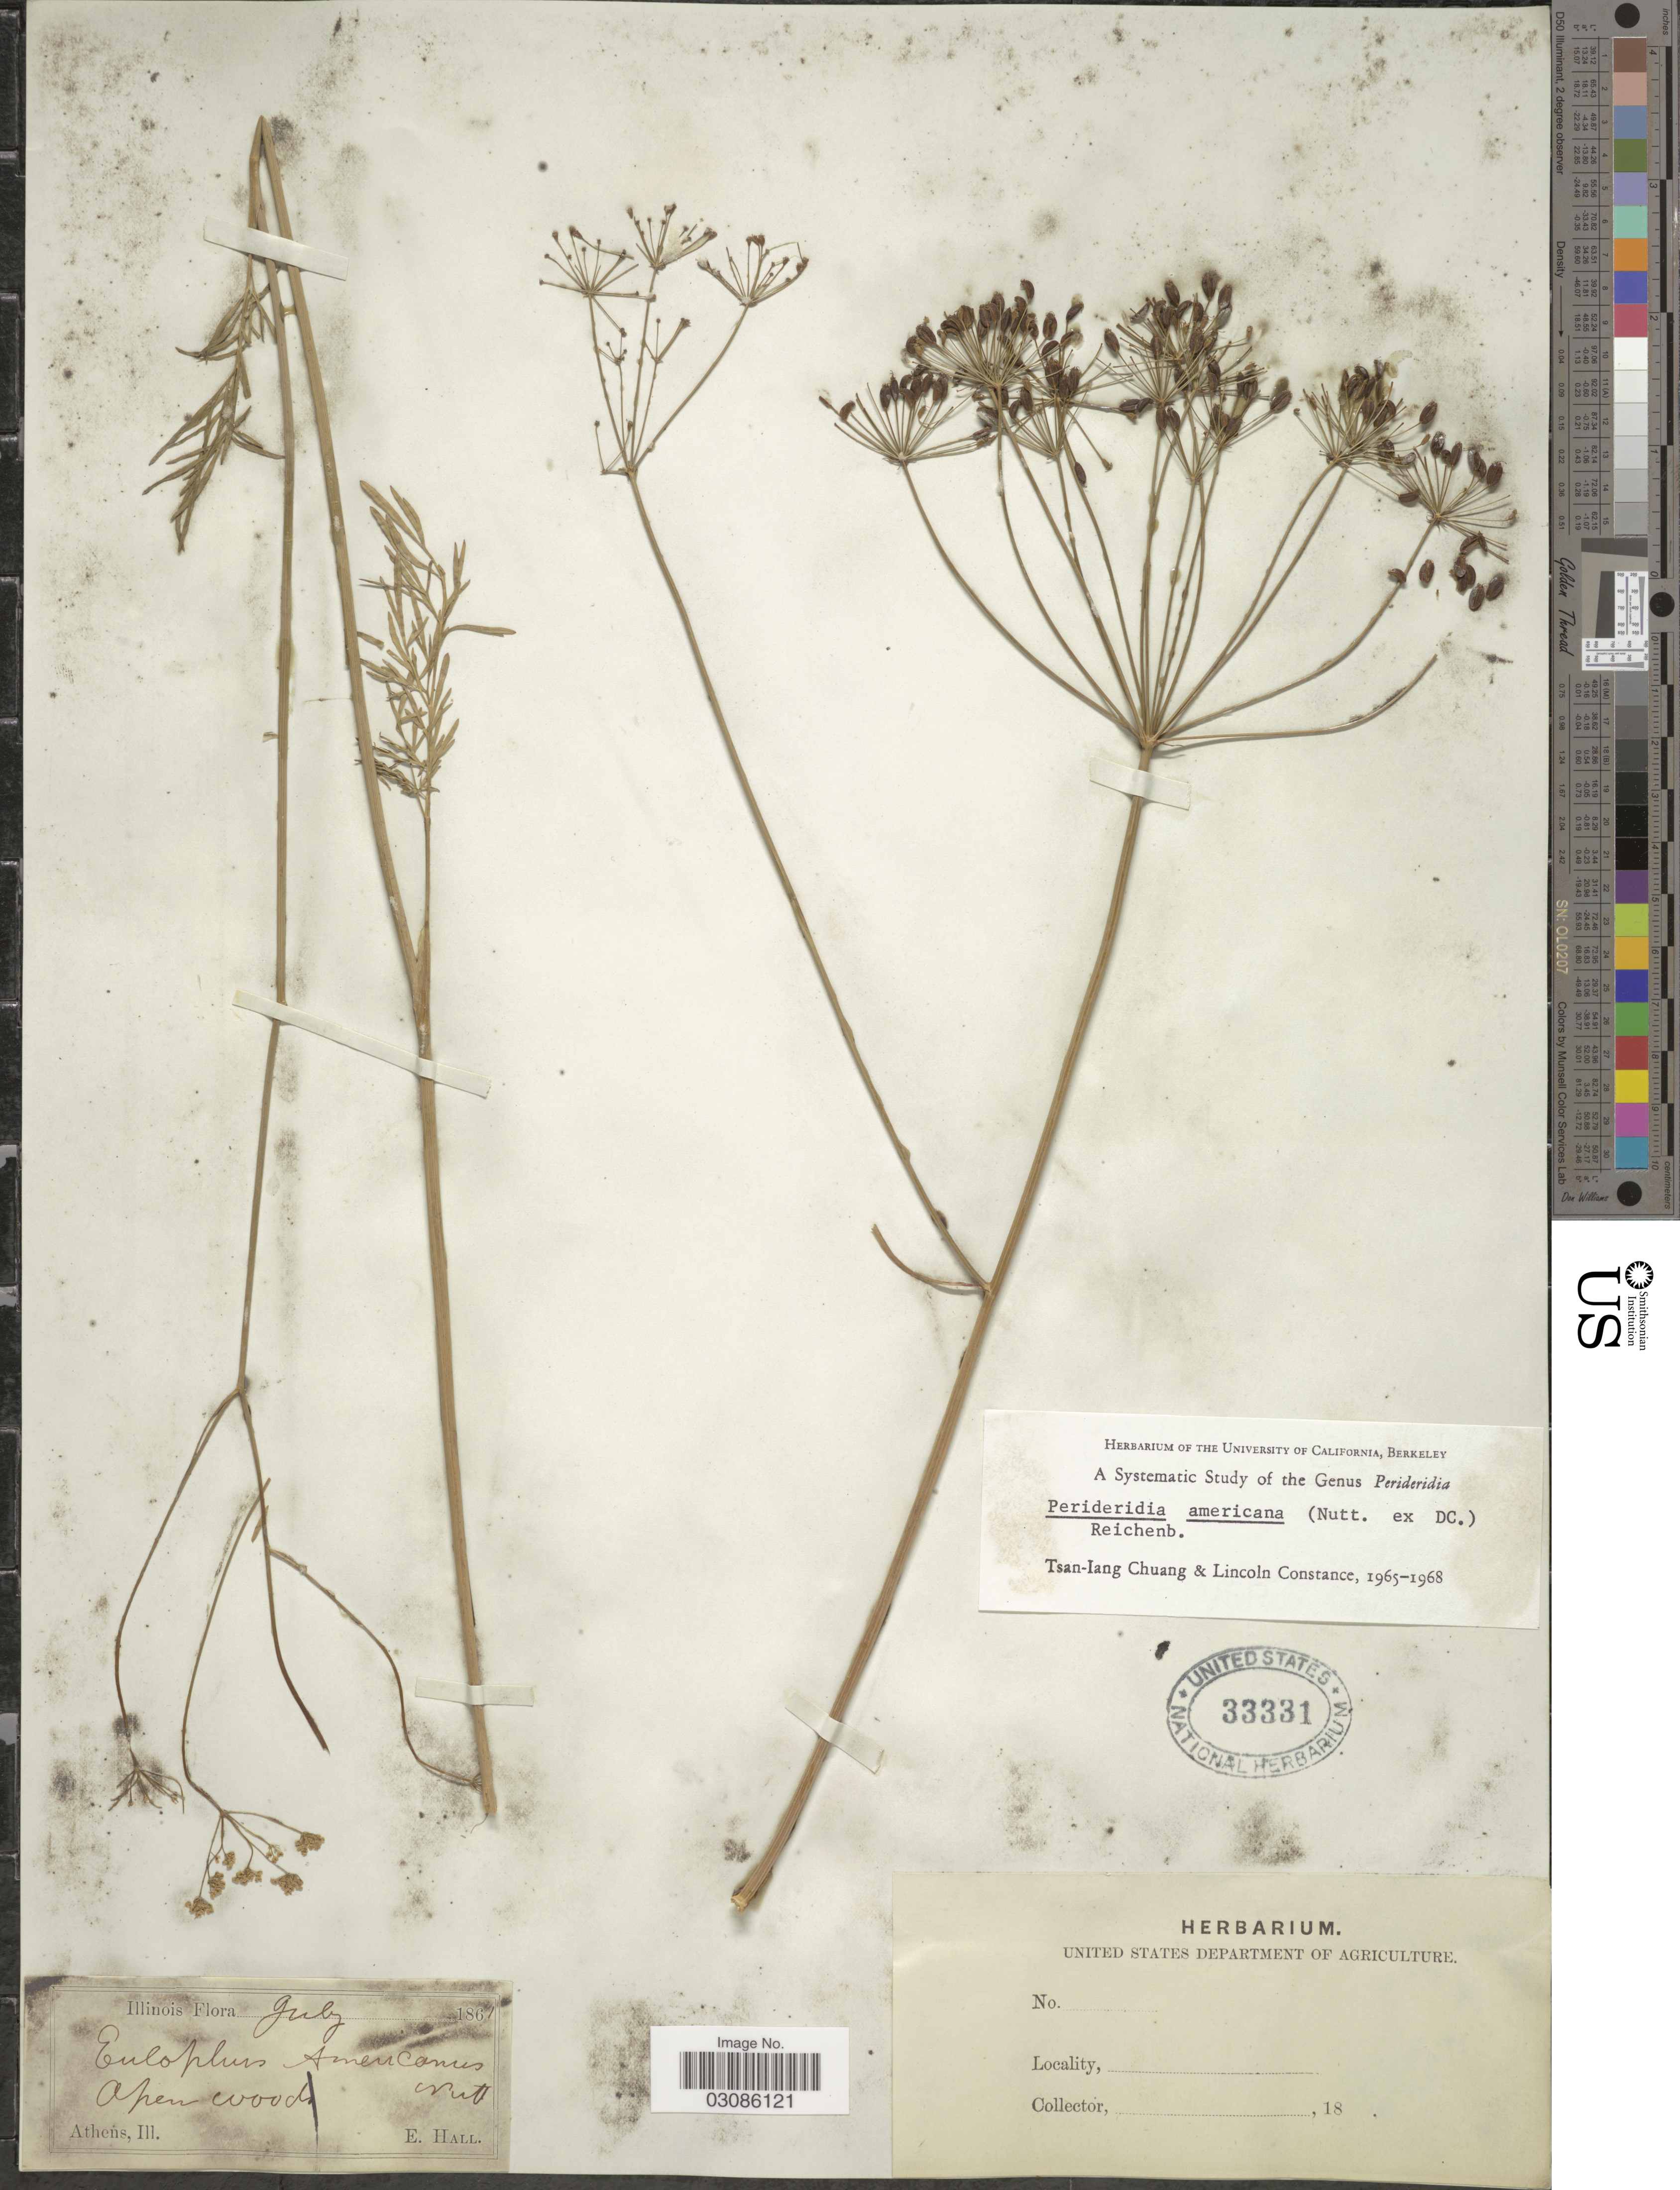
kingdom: Plantae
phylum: Tracheophyta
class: Magnoliopsida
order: Apiales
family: Apiaceae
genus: Perideridia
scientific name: Perideridia americana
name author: (Nutt. ex DC.) Rchb. ex Steud.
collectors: E. Hall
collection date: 1867-07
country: United States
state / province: Illinois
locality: Athens, III.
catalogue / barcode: US 33331